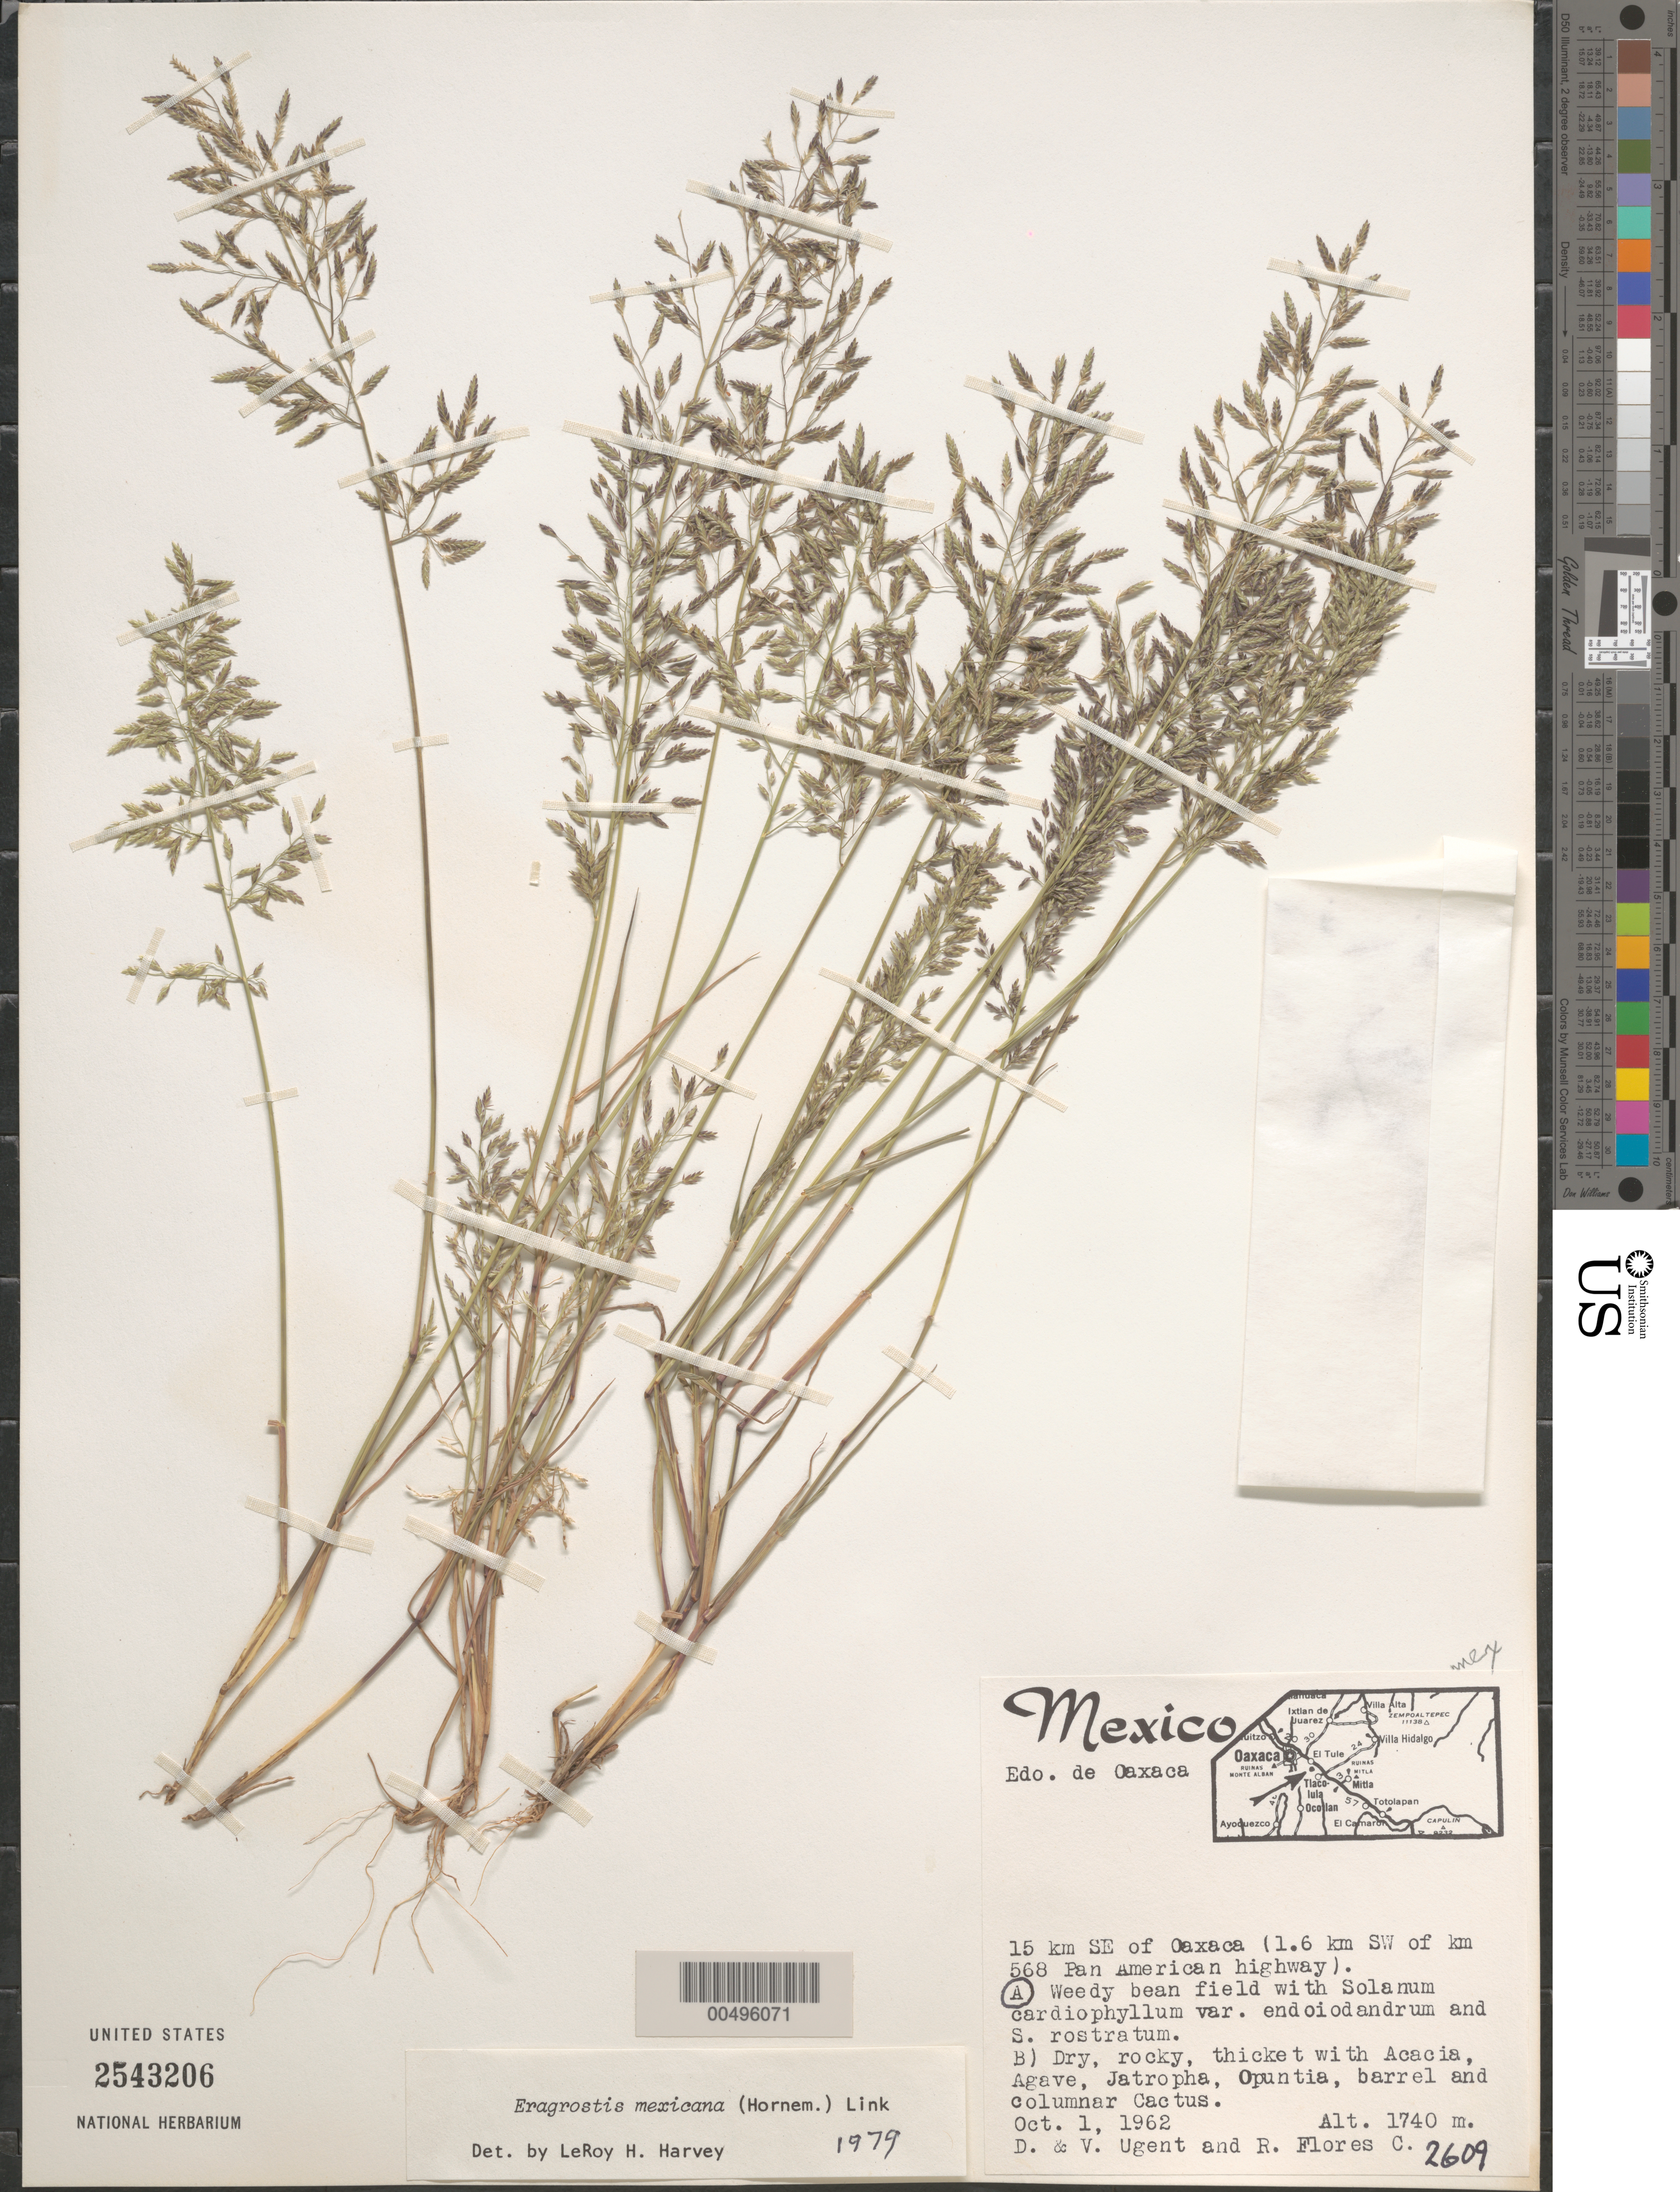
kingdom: Plantae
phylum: Tracheophyta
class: Liliopsida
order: Poales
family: Poaceae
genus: Eragrostis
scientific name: Eragrostis mexicana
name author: (Hornem.) Link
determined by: Harvey, L. H.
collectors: D. Ugent, V. Ugent & R. Flores-C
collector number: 2609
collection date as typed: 1 Oct 1962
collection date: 1962-10-01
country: Mexico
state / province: Oaxaca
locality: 15 km SE of Oaxaca (1.6 km SW of km 568 Pan American Hwy)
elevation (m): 1740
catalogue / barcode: US 2543206